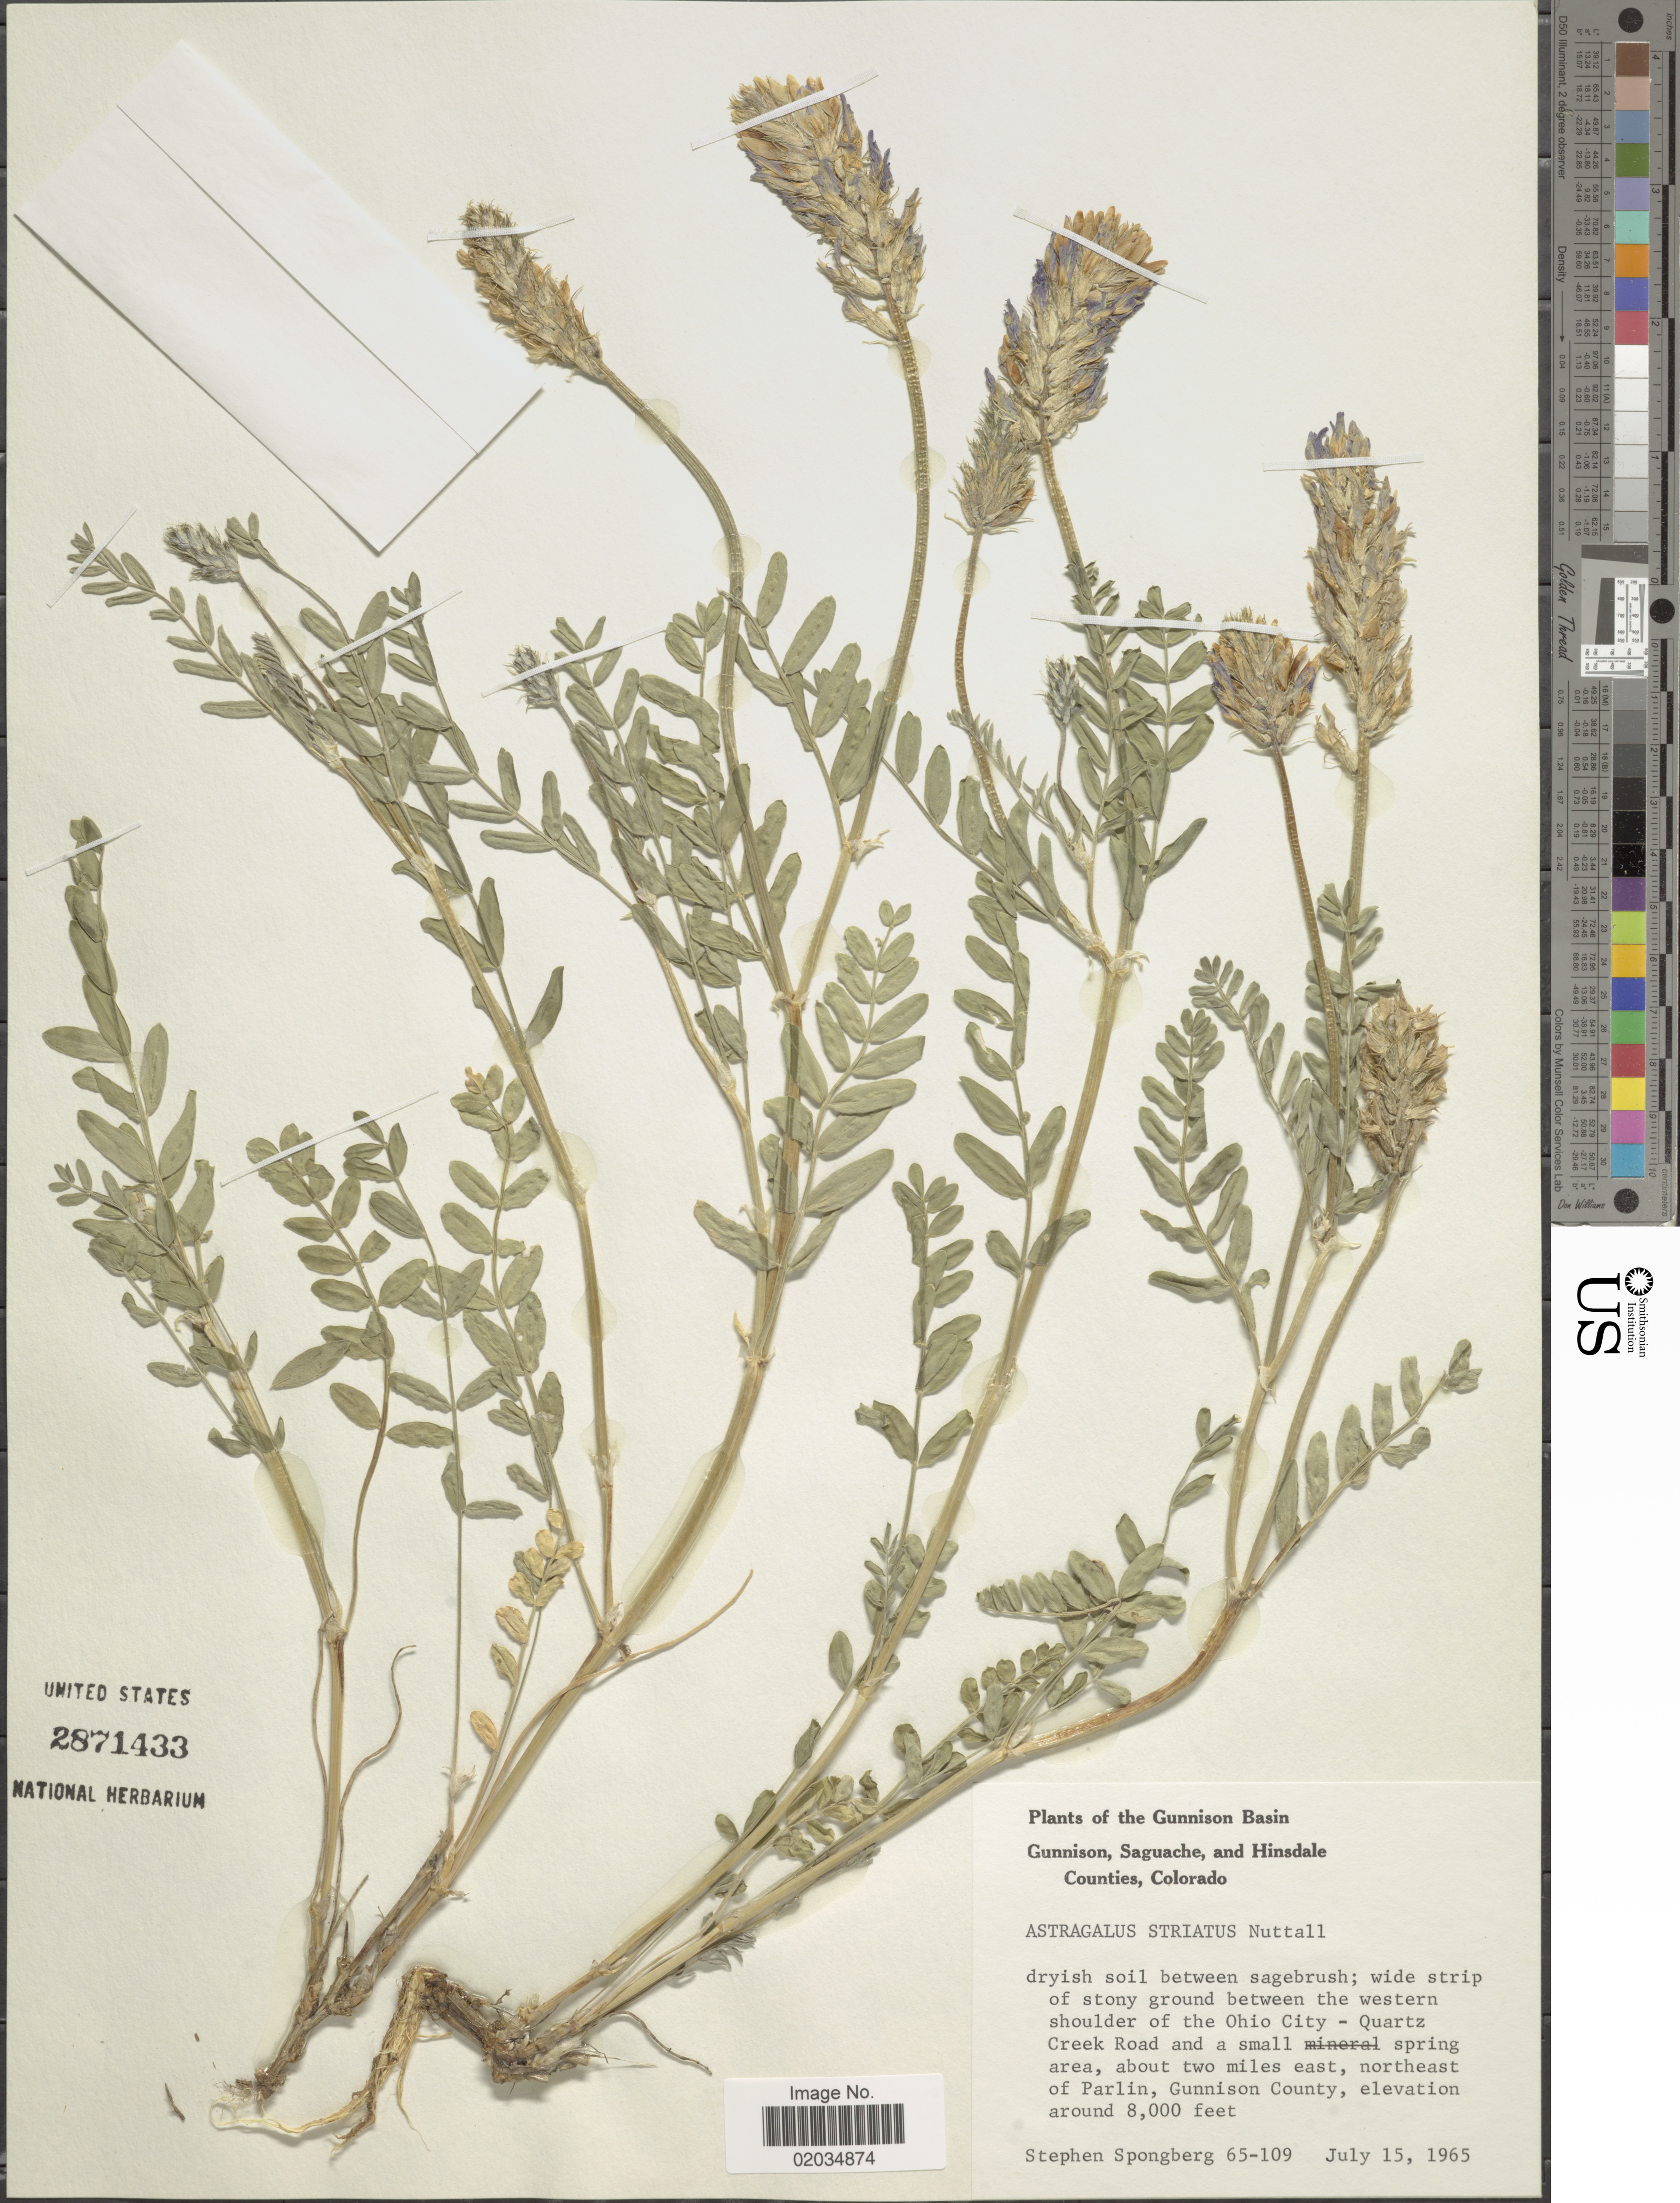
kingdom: Plantae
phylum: Tracheophyta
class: Magnoliopsida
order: Fabales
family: Fabaceae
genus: Astragalus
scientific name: Astragalus adsurgens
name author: Pall.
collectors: S. A.Spongberg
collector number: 65-109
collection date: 1965-07-15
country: United States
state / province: Colorado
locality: Gunnison Basin, Gunnison, Saguache, and Hinsdale Counties, between the western shoulder of the Ohio City - Quartz Creek Road and a small spring area, about two miles east, northeast of Parlin, Gunnison County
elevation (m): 2438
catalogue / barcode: US 2871433